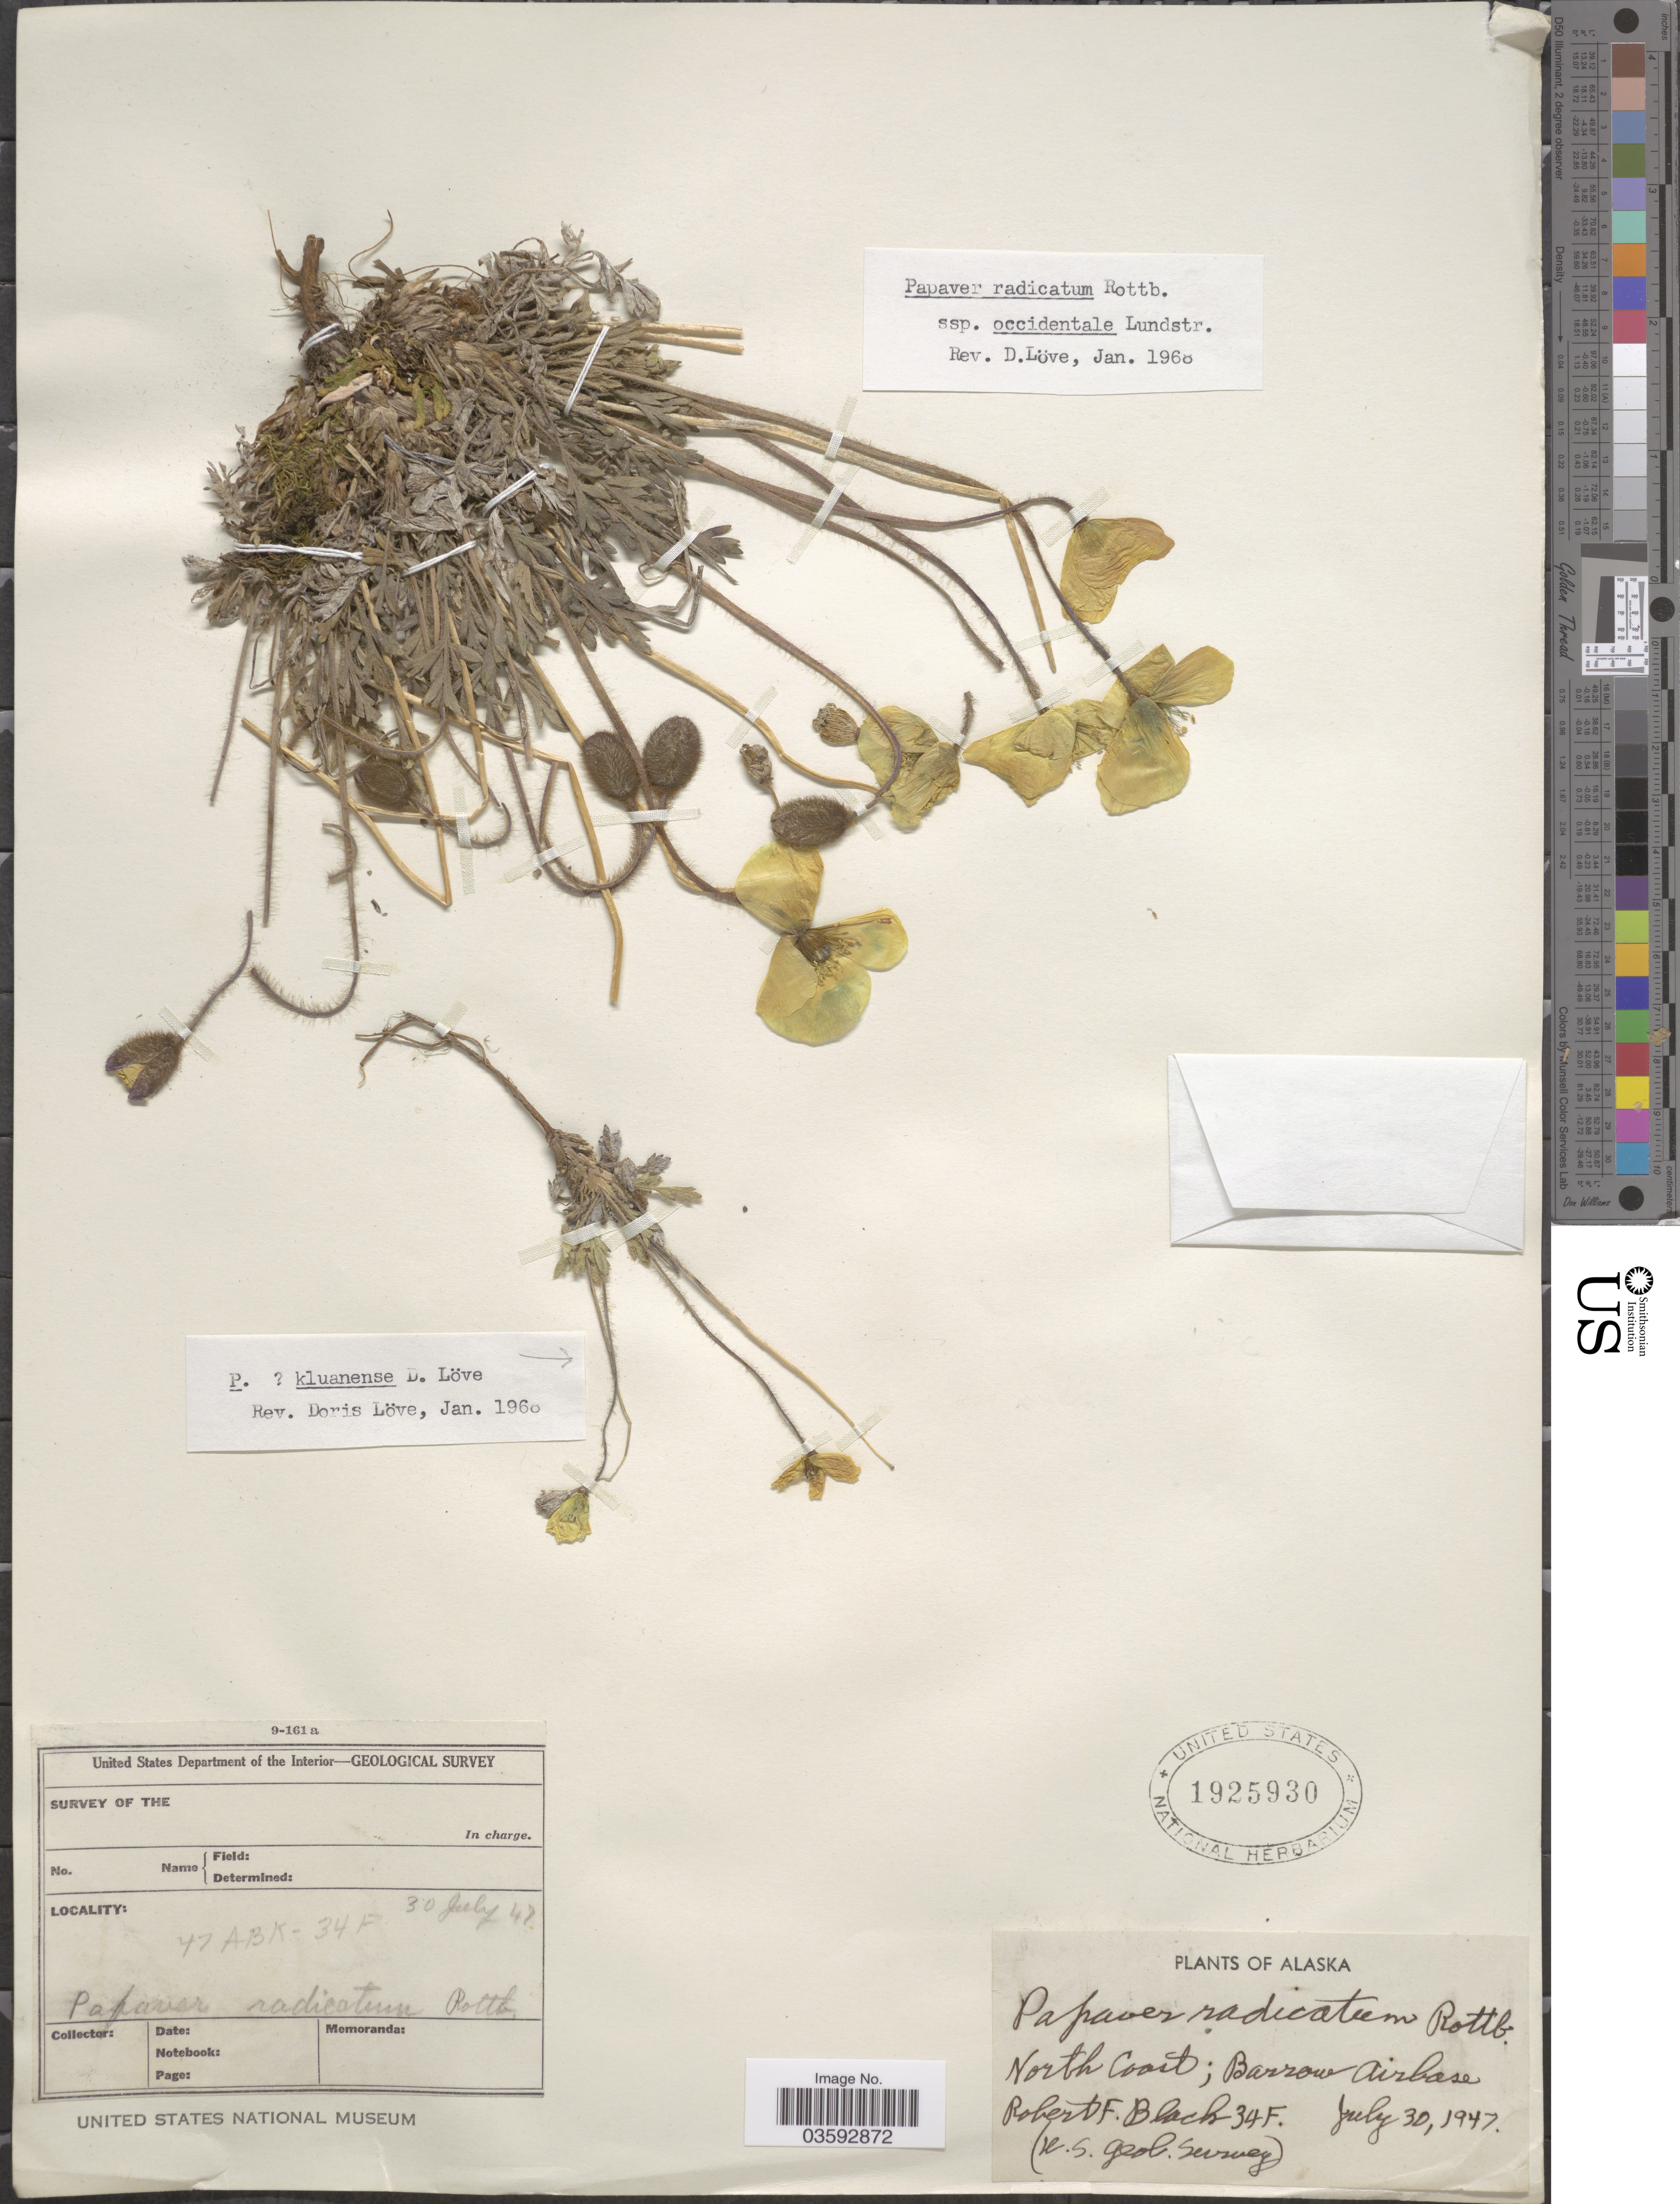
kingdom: Plantae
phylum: Tracheophyta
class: Magnoliopsida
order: Ranunculales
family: Papaveraceae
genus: Papaver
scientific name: Papaver radicatum subsp. occidentale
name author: Lundstr.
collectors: R. F. Black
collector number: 34F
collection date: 1947-07-30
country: United States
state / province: Alaska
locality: North Coast; Barrow Airbase.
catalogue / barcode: US 1925930